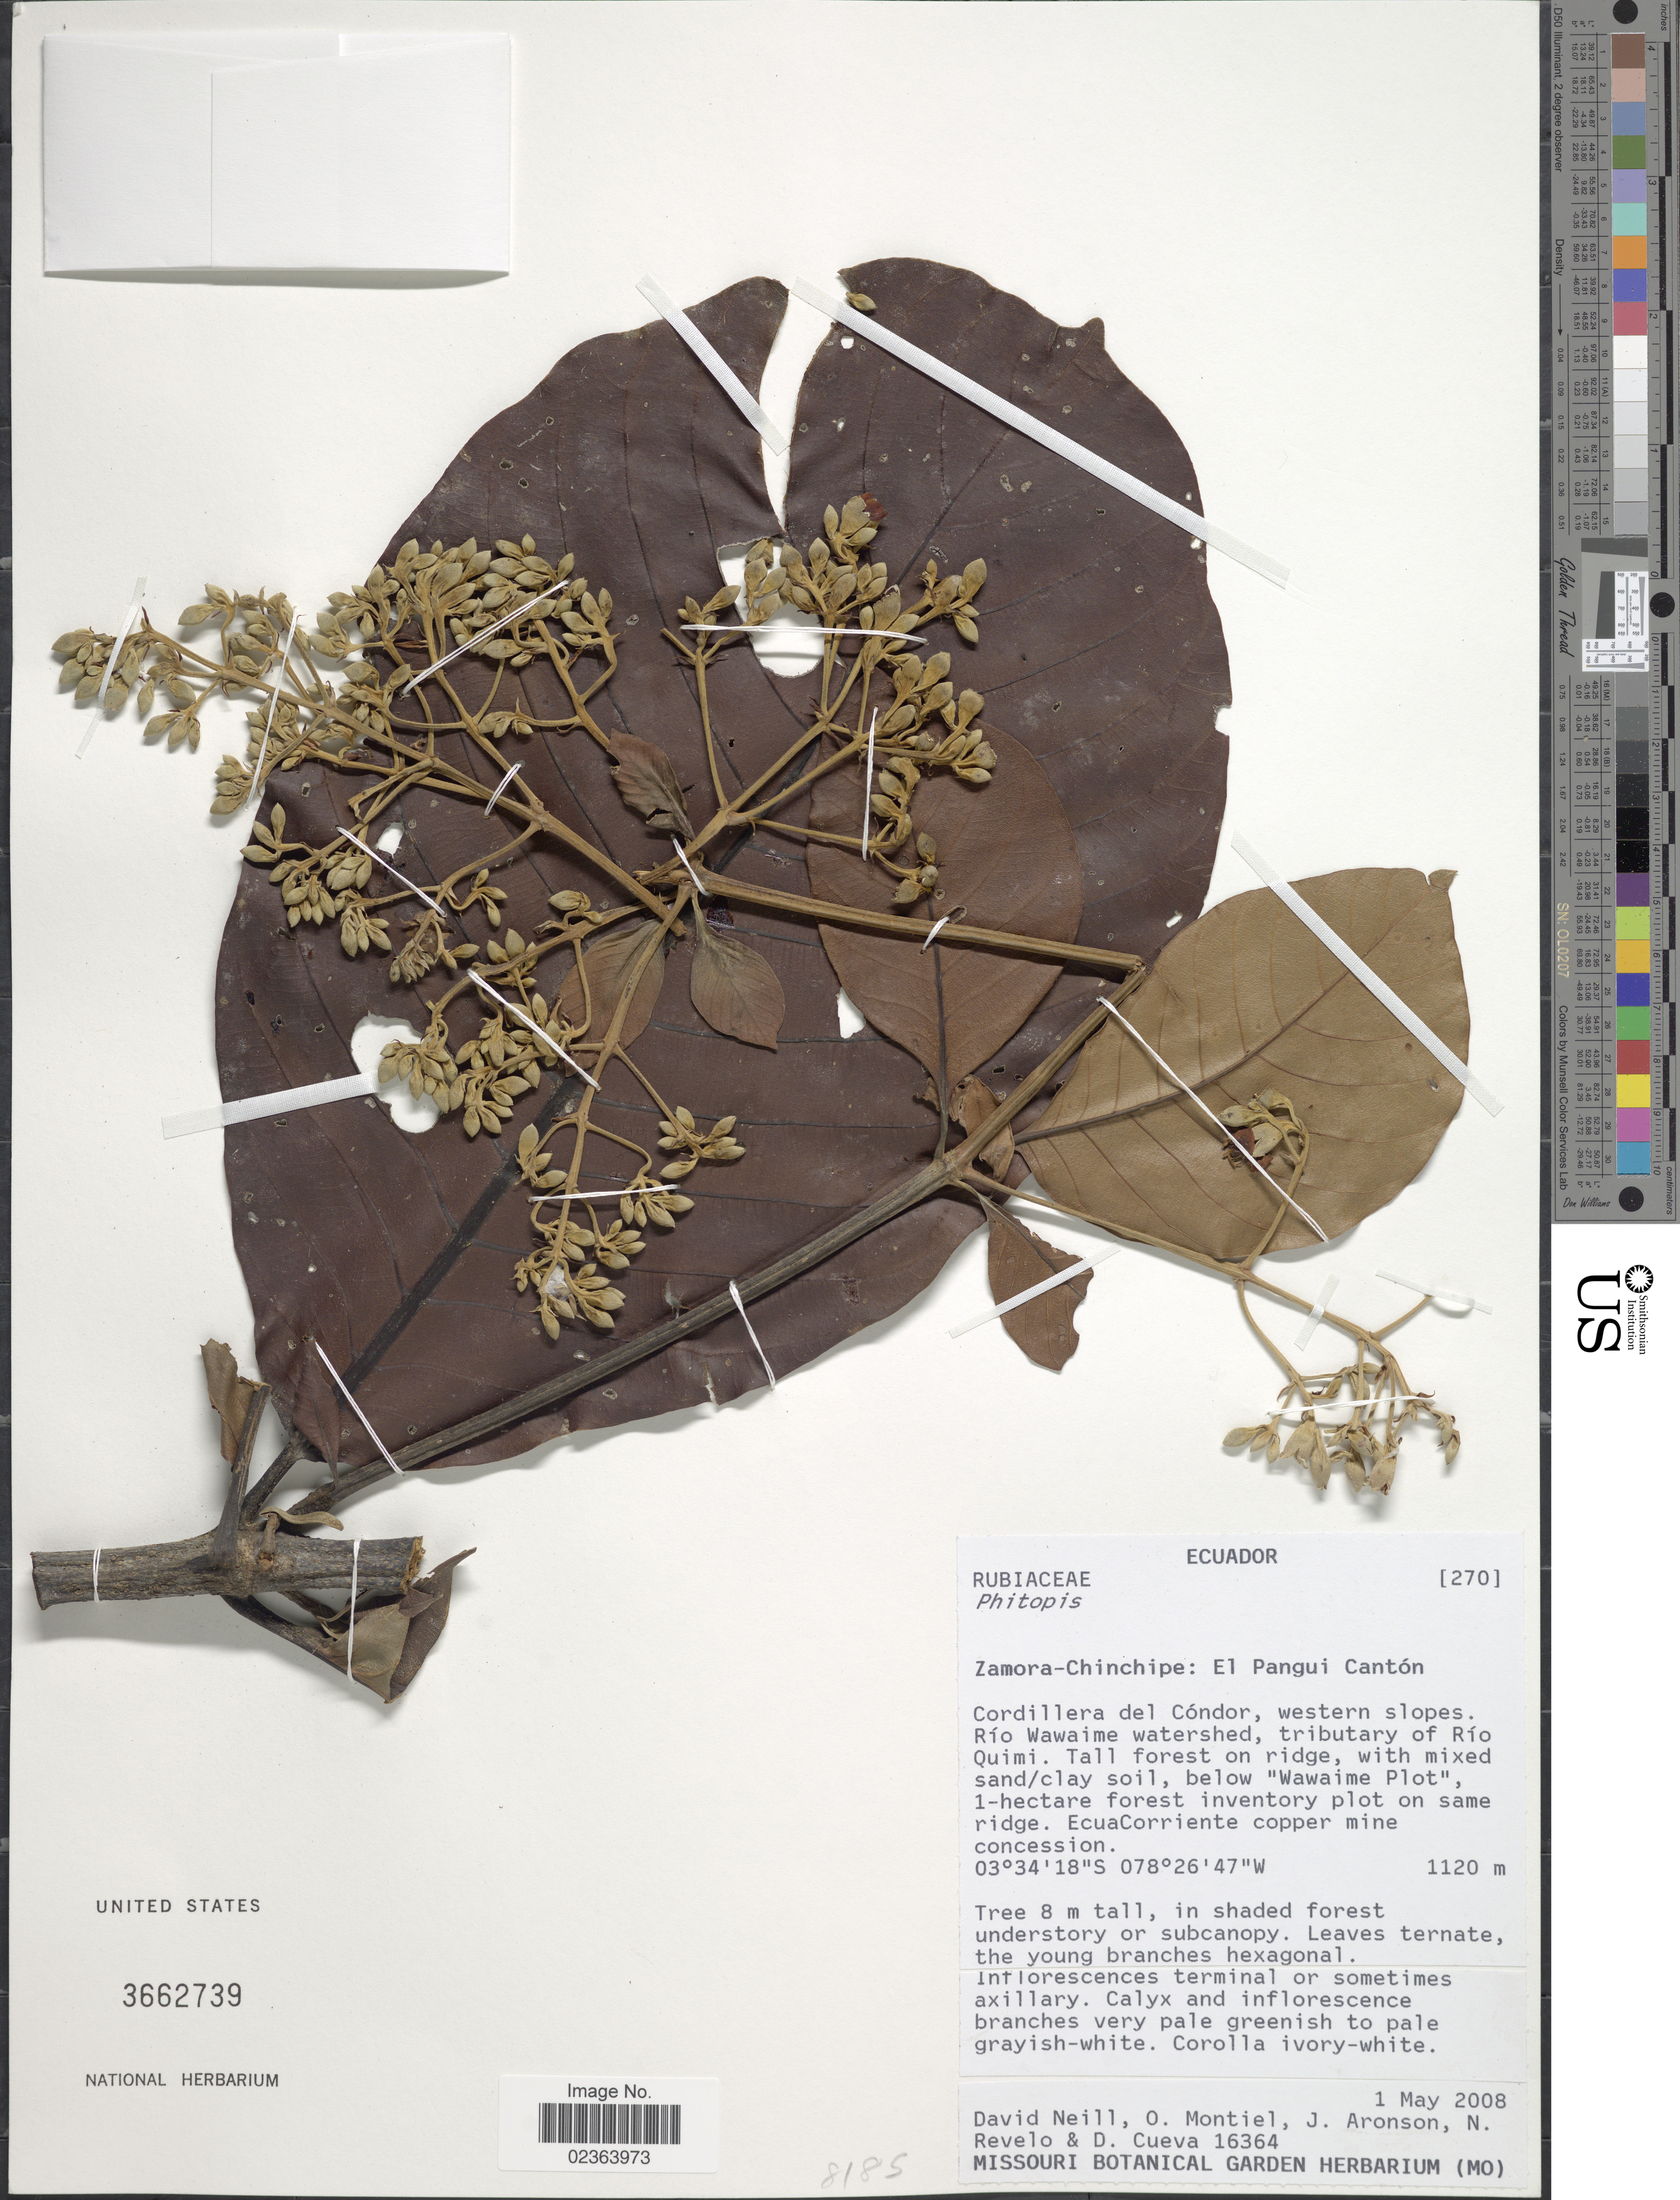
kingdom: Plantae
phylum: Tracheophyta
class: Magnoliopsida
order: Gentianales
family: Rubiaceae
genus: Phitopis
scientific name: Phitopis sp.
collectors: D. A. Neill, O. Montiel, J. Aronson, N. Revelo & D. Cueva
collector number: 16364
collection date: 2008-05-01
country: Ecuador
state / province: Zamora-Chinchipe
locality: Zamora-Chinchipe: El Pangui Canton, Cordillera del Condor, western slopes, Rio Wawaime watershed, tributary of Rio Quimi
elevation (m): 1120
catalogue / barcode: US 3662739